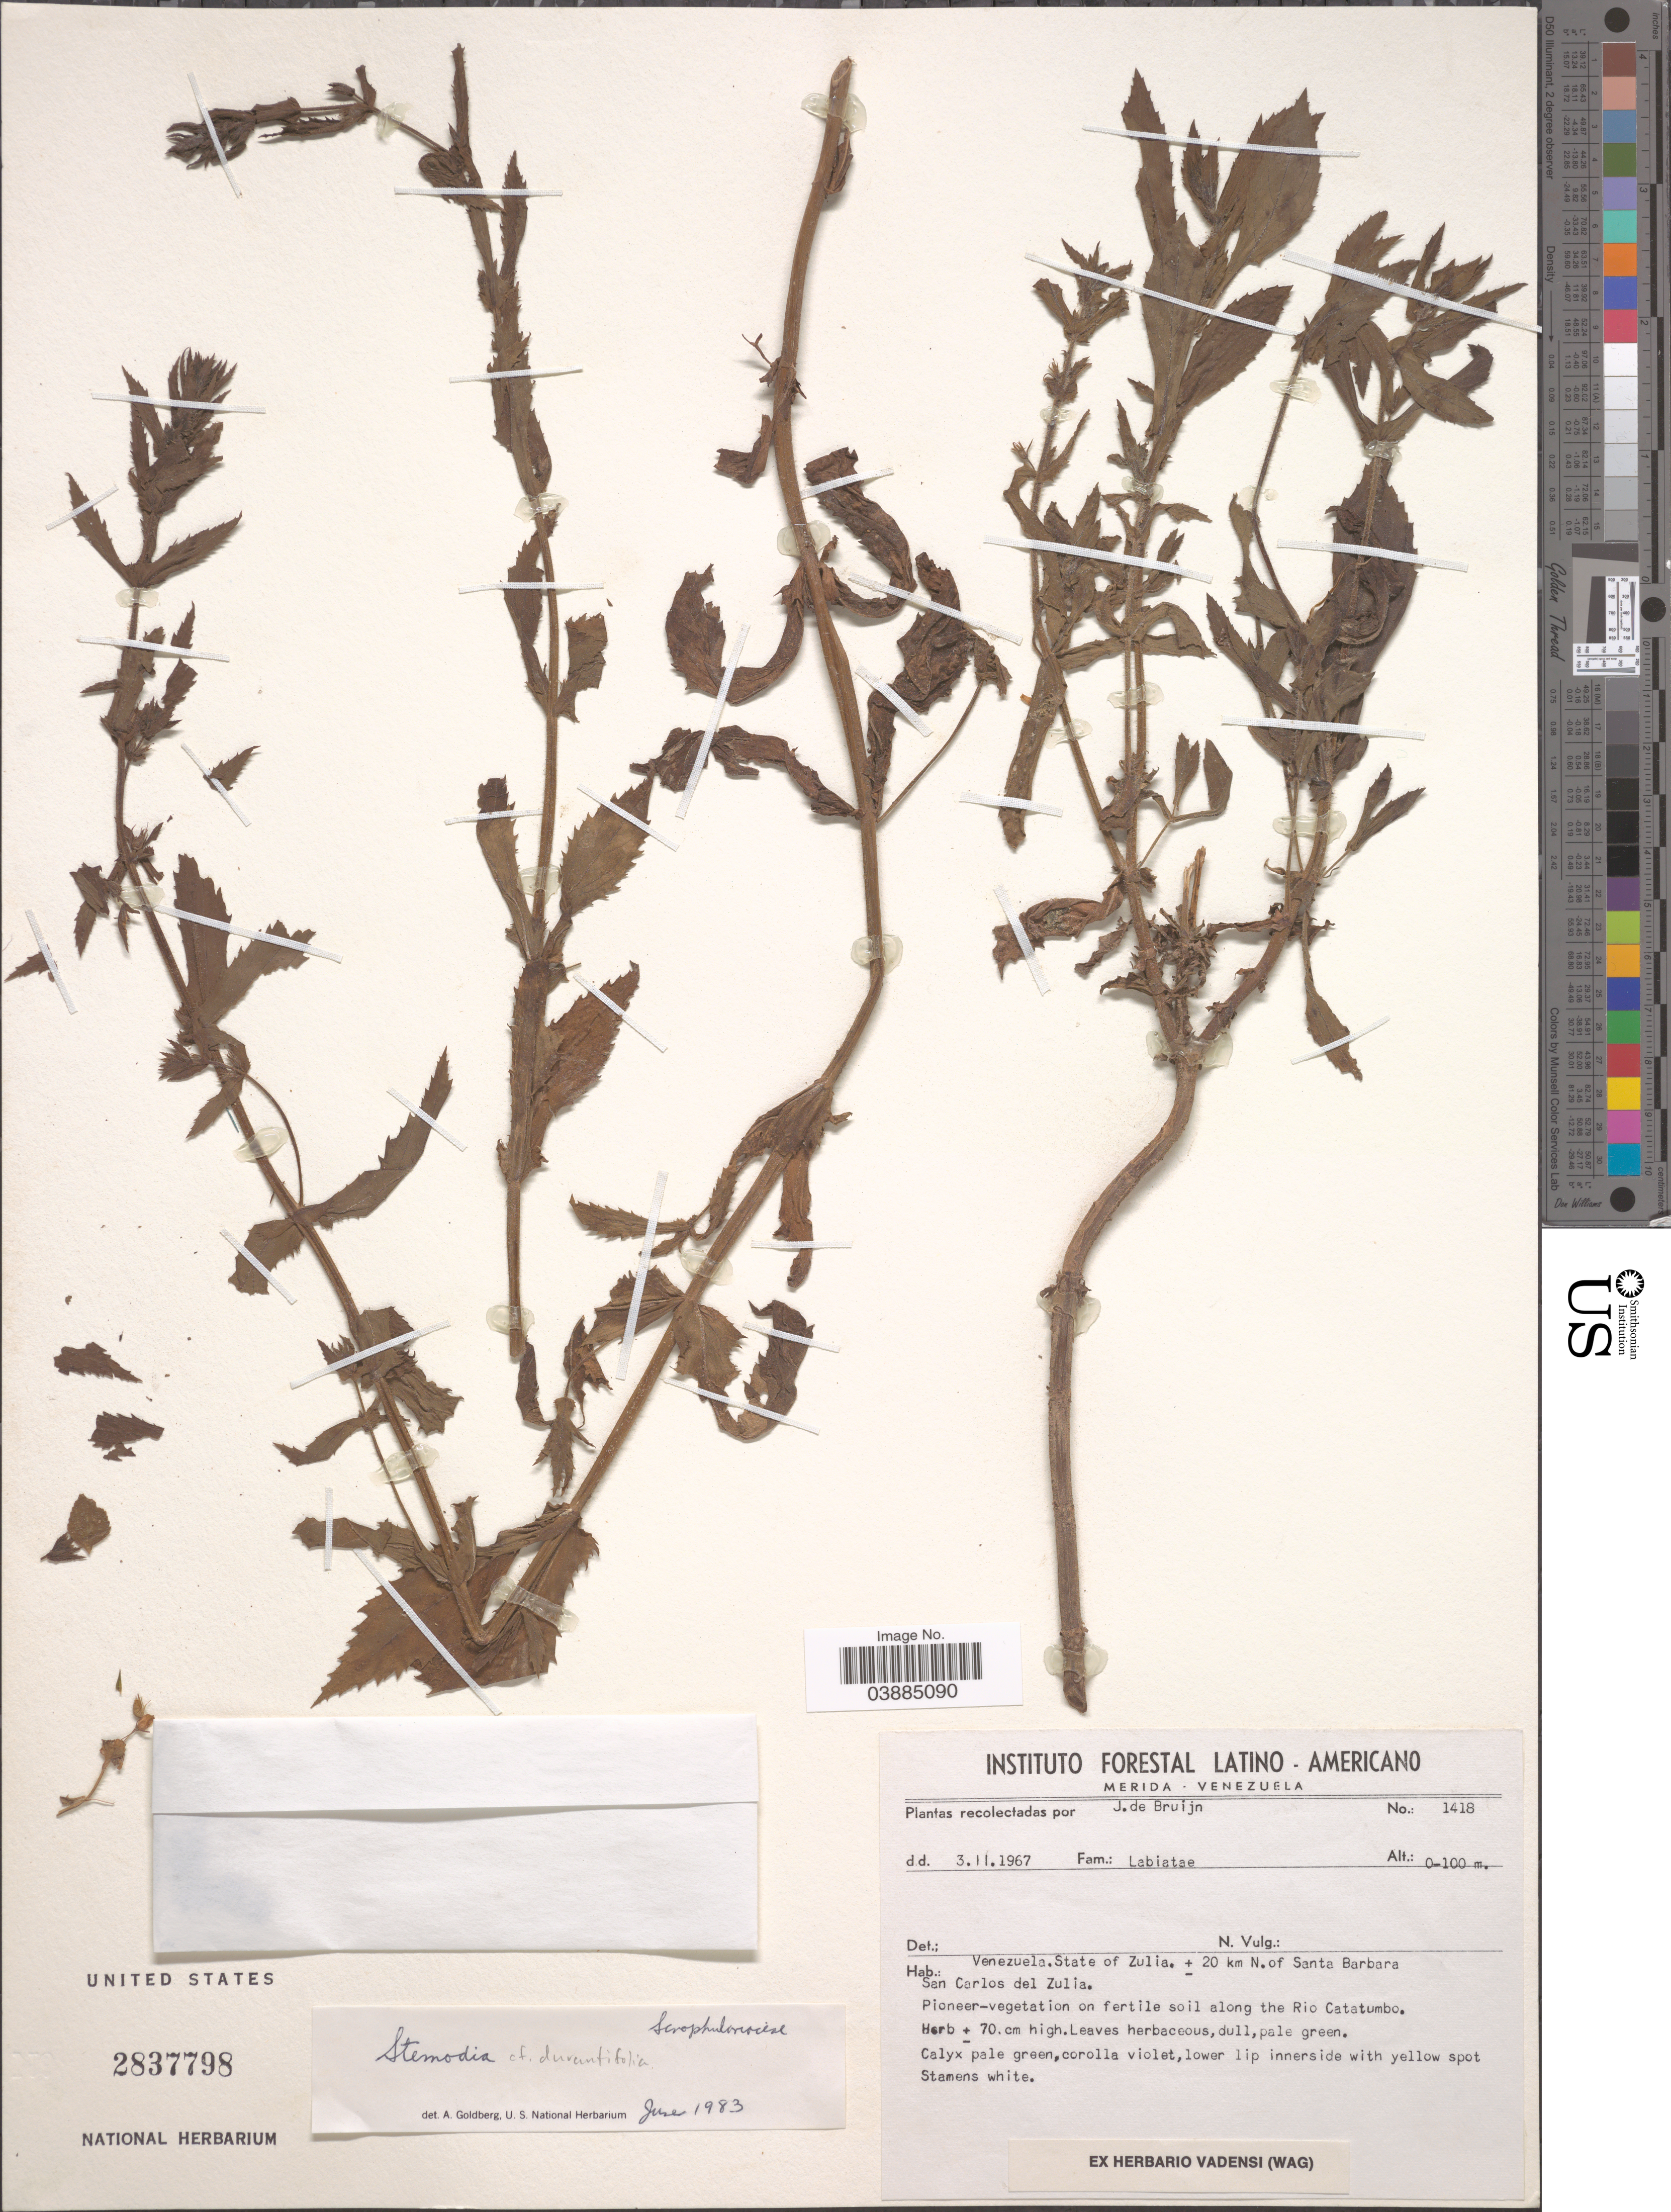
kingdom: Plantae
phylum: Tracheophyta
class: Magnoliopsida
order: Lamiales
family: Plantaginaceae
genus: Stemodia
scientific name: Stemodia sp.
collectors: J. Bruijn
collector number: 1418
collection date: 1967-11-03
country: Venezuela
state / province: Zulia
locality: ± 20 km N. of Santa Barbara San Carlos del Zulia. Along the Rio Catatumbo.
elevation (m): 0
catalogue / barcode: US 2837798